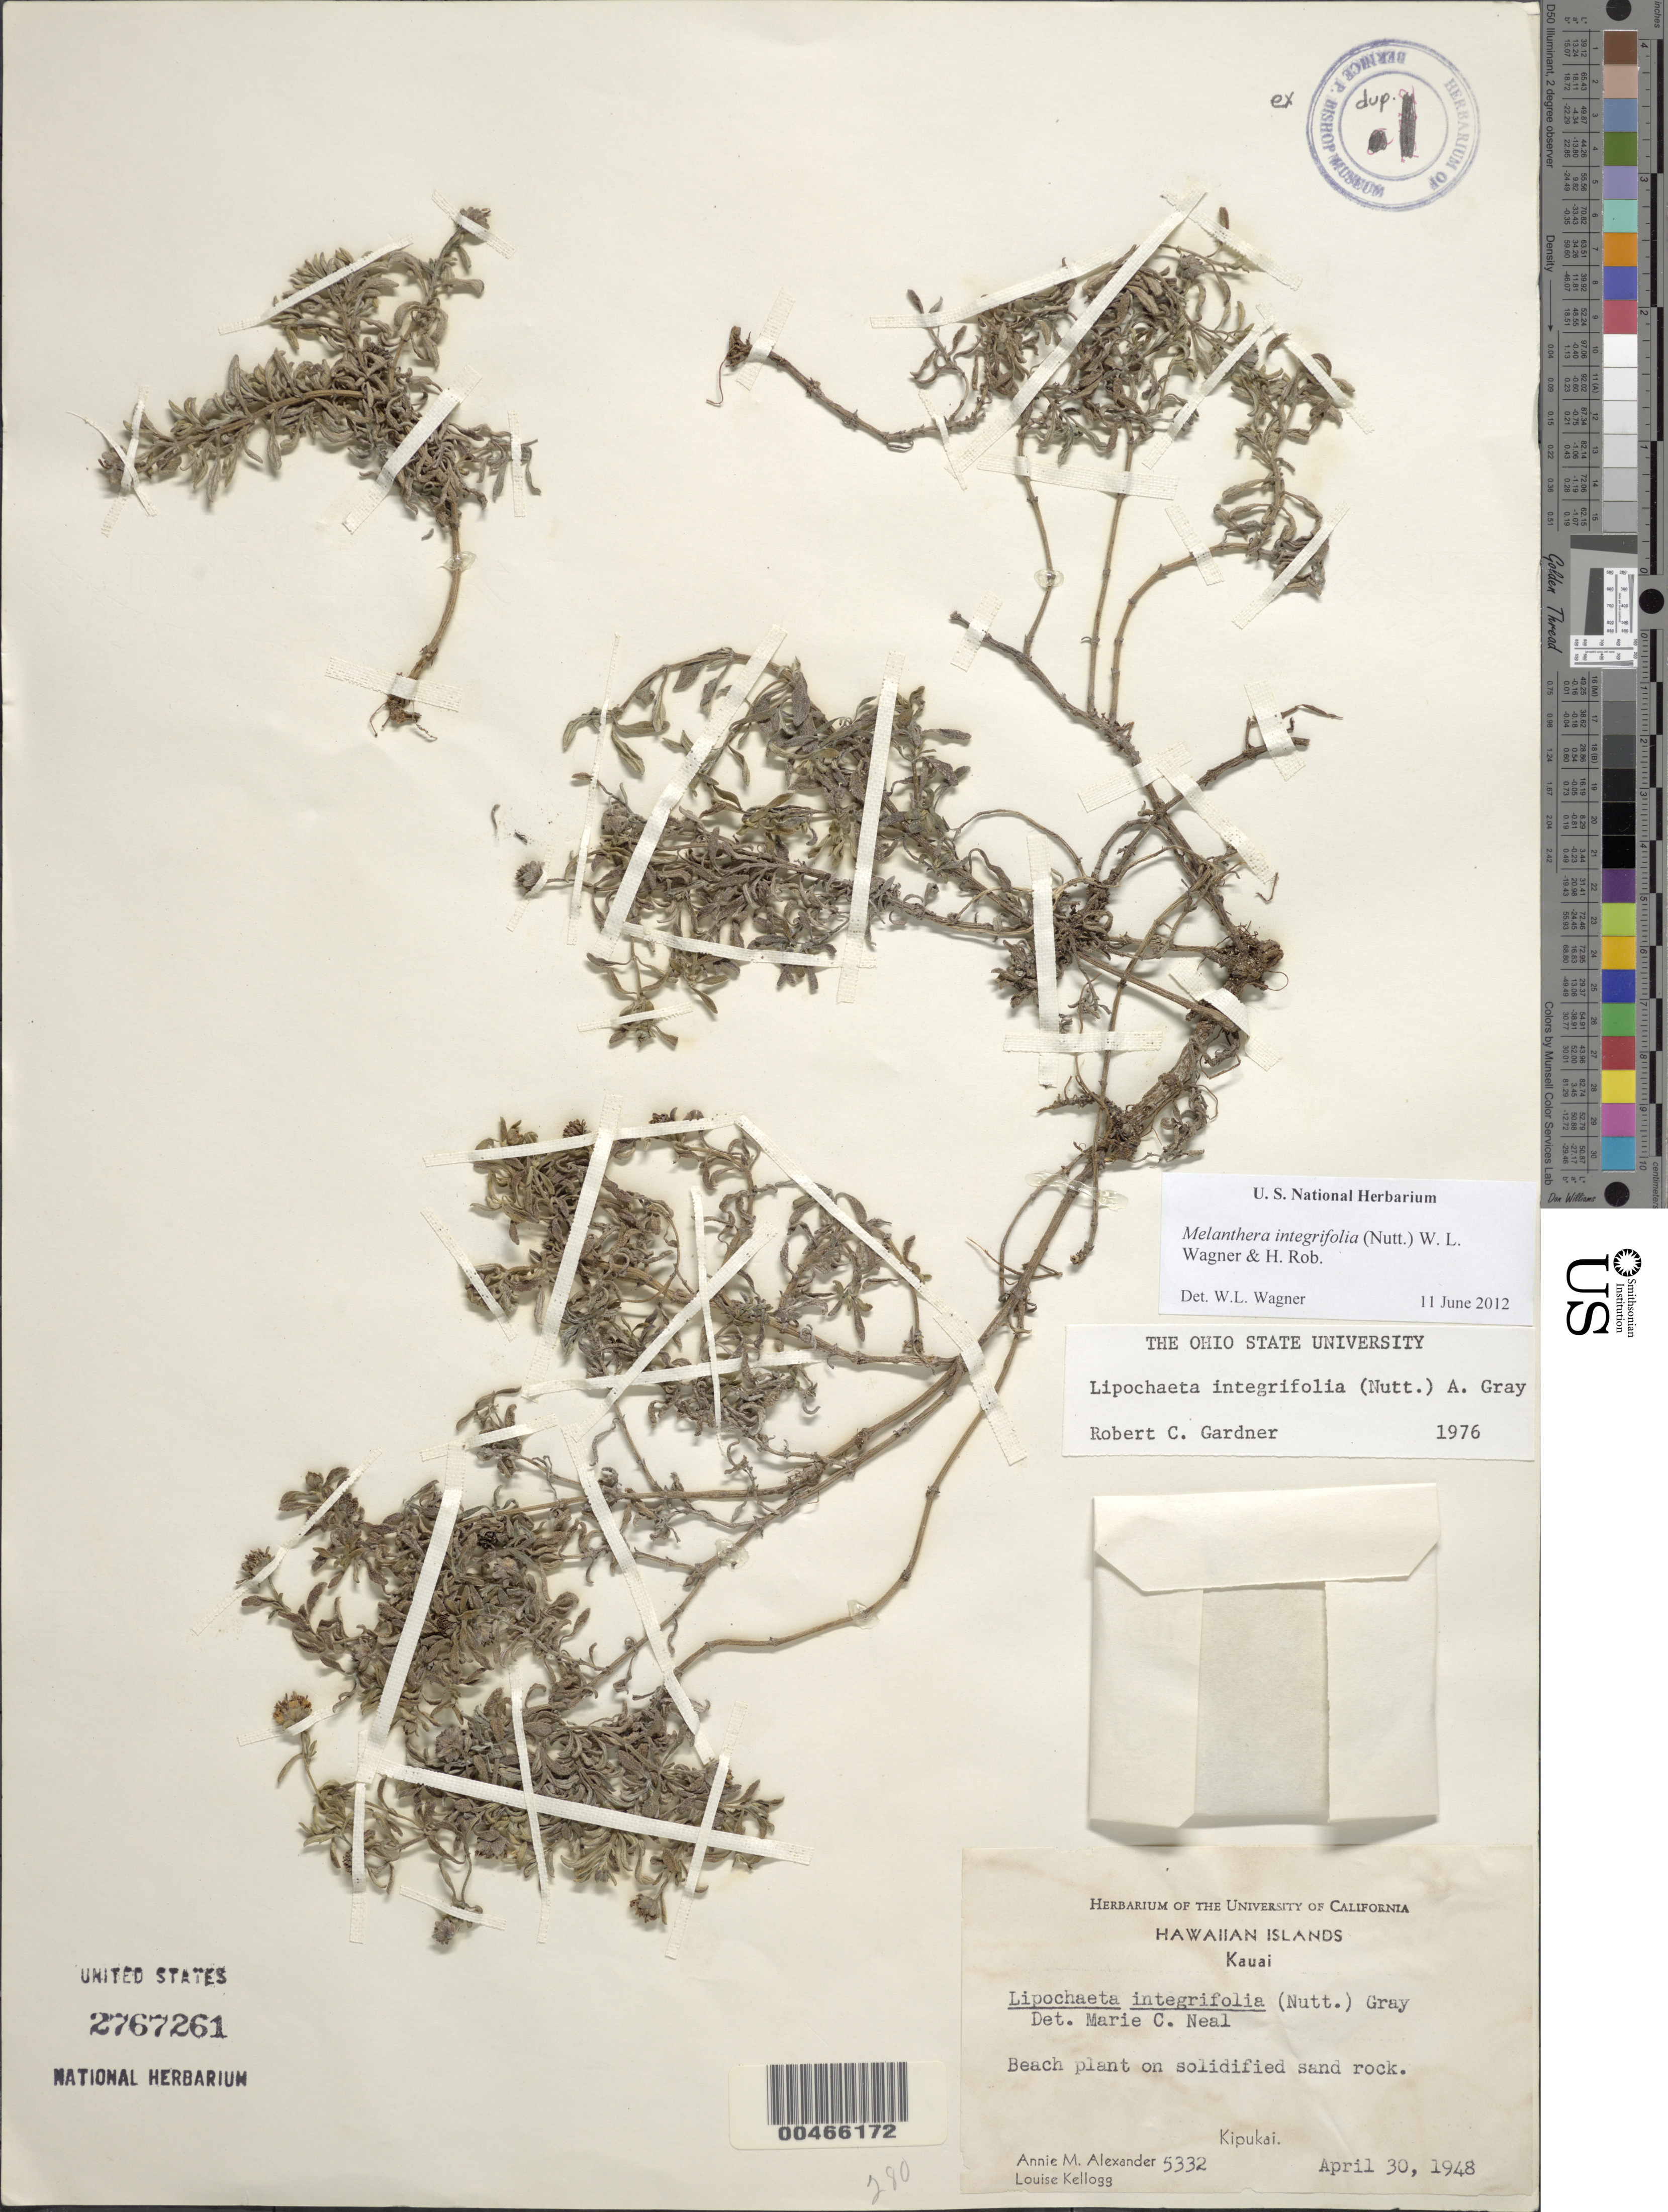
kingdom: Plantae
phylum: Tracheophyta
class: Magnoliopsida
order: Asterales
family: Asteraceae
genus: Wollastonia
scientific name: Wollastonia integrifolia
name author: (Nutt.) Orchard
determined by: Wagner, W. L., (BOT), Smithsonian Institution - National Museum of Natural History (UNITED STATES)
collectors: A. M. Alexander & L. Kellogg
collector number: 5332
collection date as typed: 30 Apr 1948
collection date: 1948-04-30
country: United States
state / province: Hawaii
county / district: Kauai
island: Kaua'i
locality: Kipukai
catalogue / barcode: US 2767261